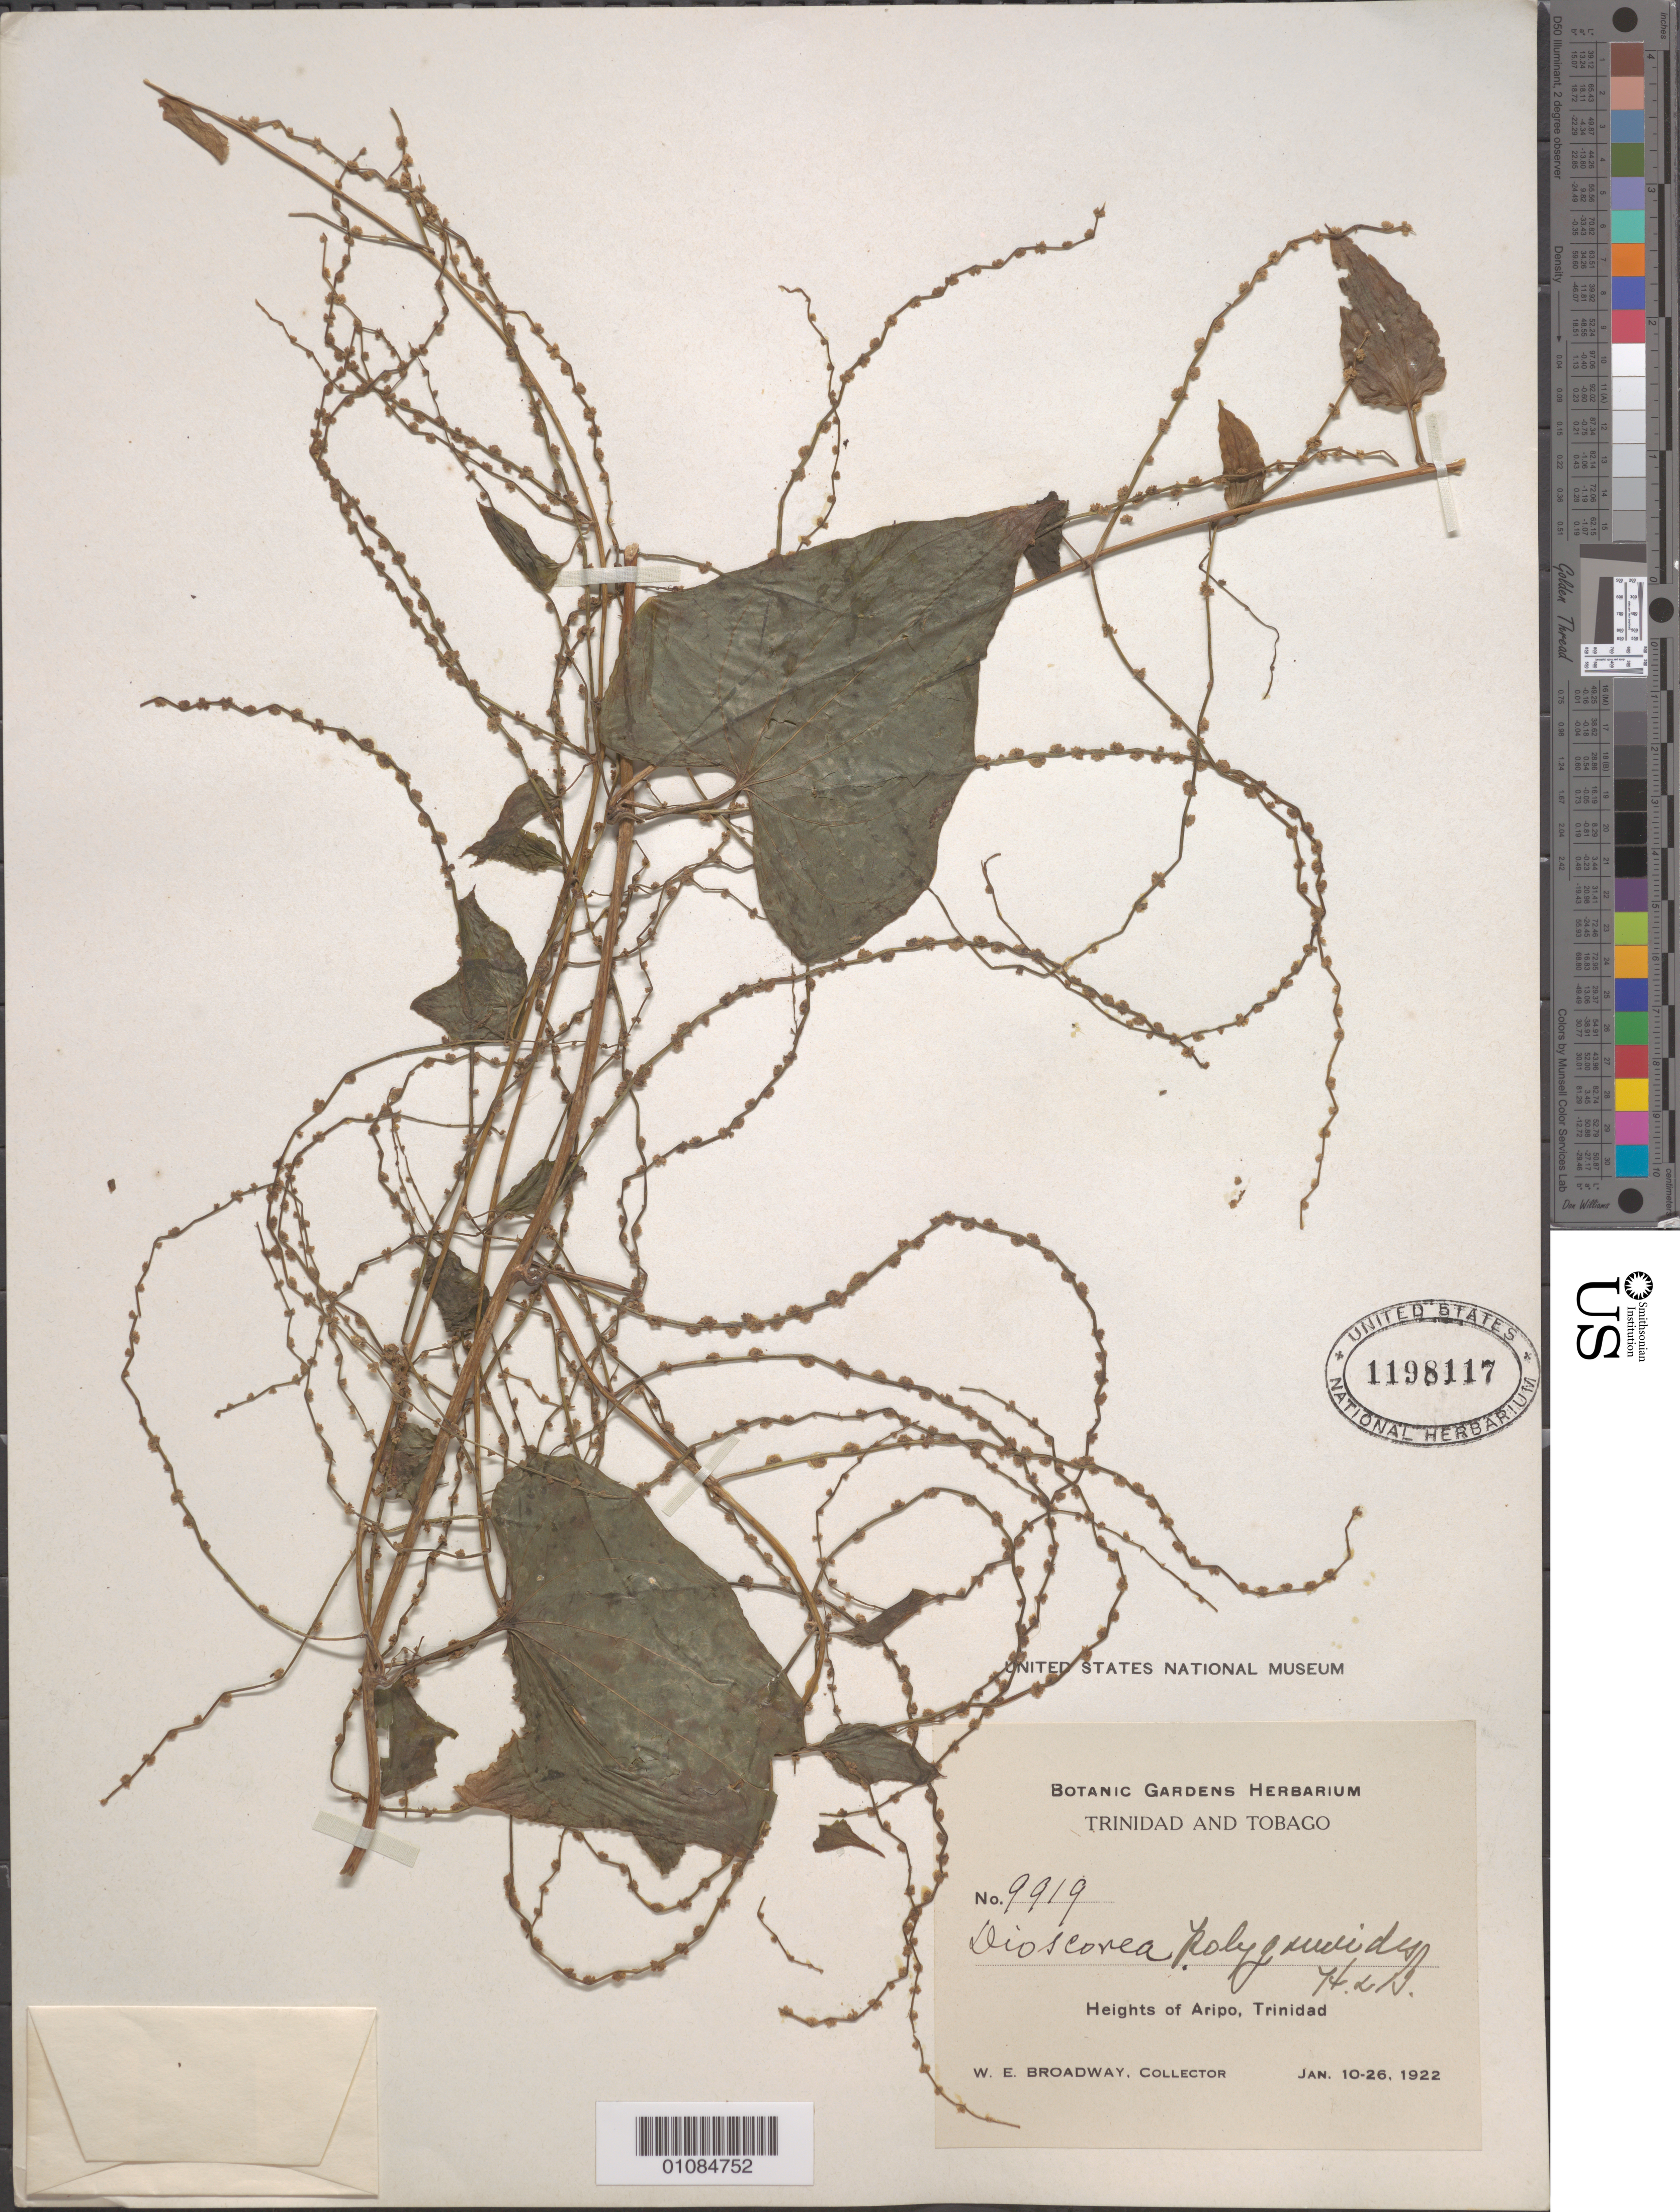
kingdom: Plantae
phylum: Tracheophyta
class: Liliopsida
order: Dioscoreales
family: Dioscoreaceae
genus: Dioscorea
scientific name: Dioscorea polygonoides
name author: Humb. & Bonpl. ex Willd.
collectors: W. E. Broadway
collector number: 9919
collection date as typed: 10 Jan 1922 to 26 Jan 1922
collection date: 1922-01-10/1922-01-26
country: Trinidad and Tobago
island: Trinidad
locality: Heights of Aripo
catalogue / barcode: US 1198117